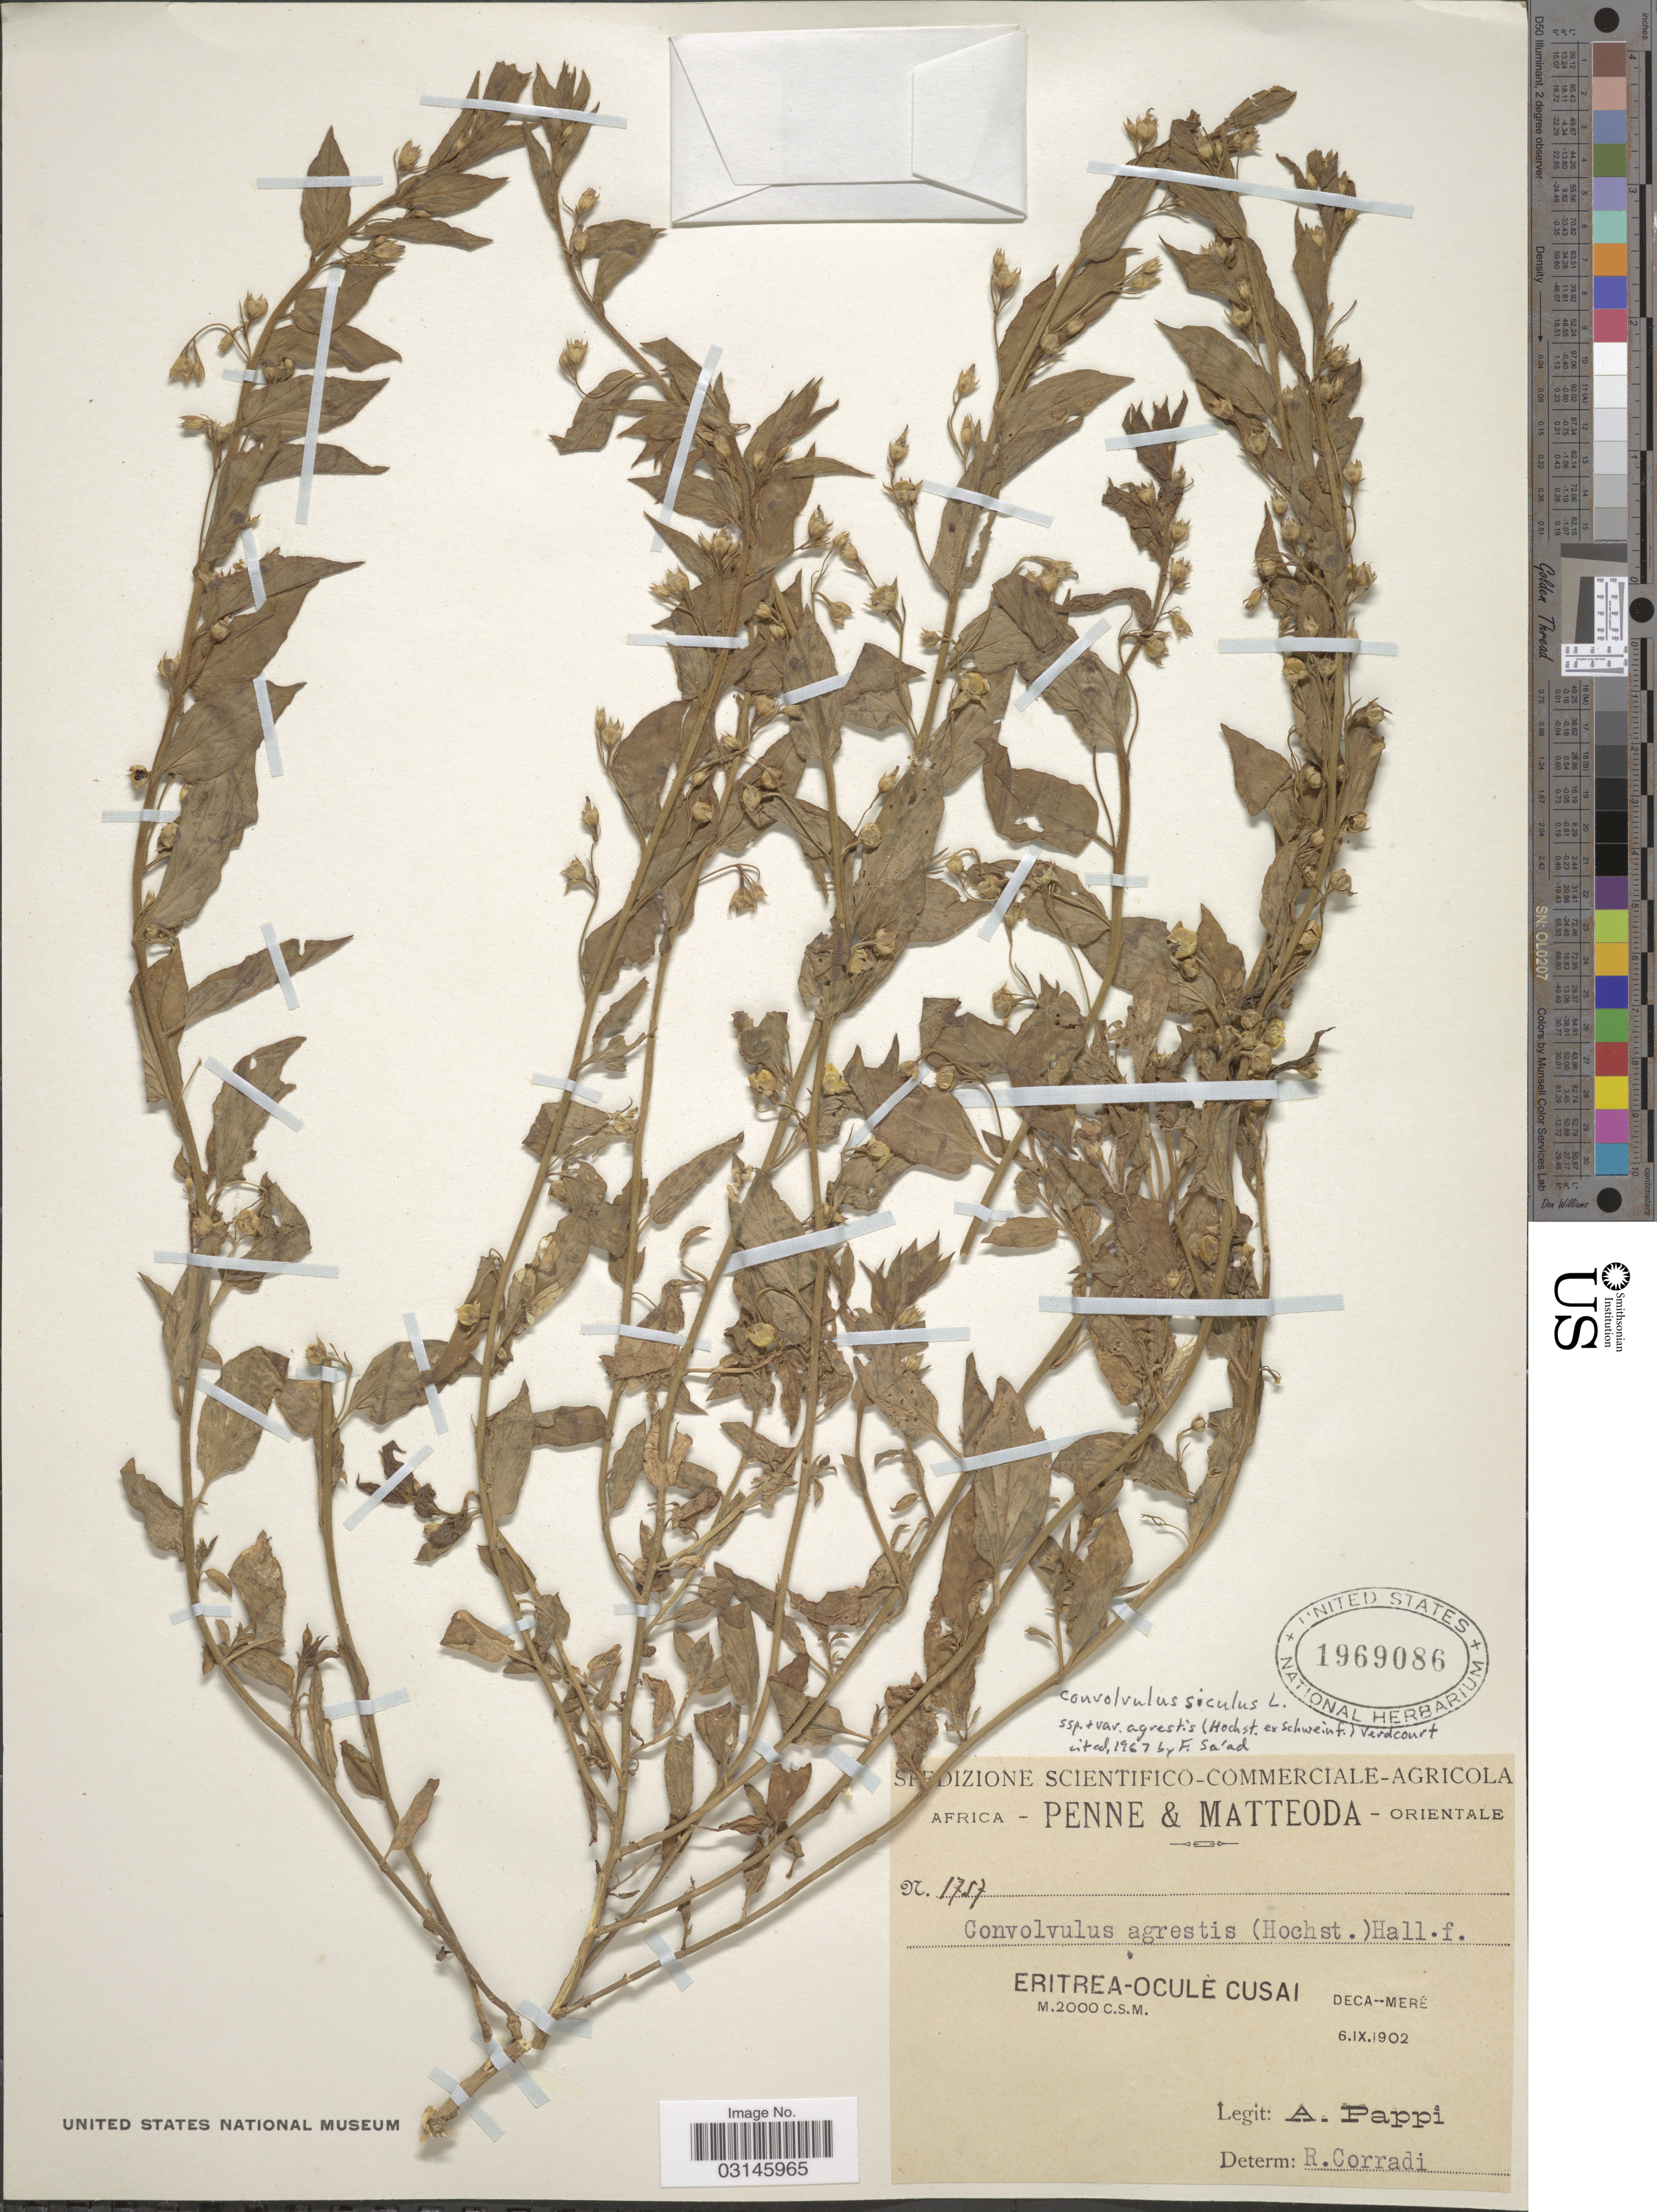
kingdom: Plantae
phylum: Tracheophyta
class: Magnoliopsida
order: Solanales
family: Convolvulaceae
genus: Convolvulus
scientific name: Convolvulus siculus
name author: L.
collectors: A. Pappi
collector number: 1757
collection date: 1902-09-06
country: Eritrea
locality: Eritrea-Oculè Cusai. Deca--Meré.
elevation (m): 2000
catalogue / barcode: US 1969086